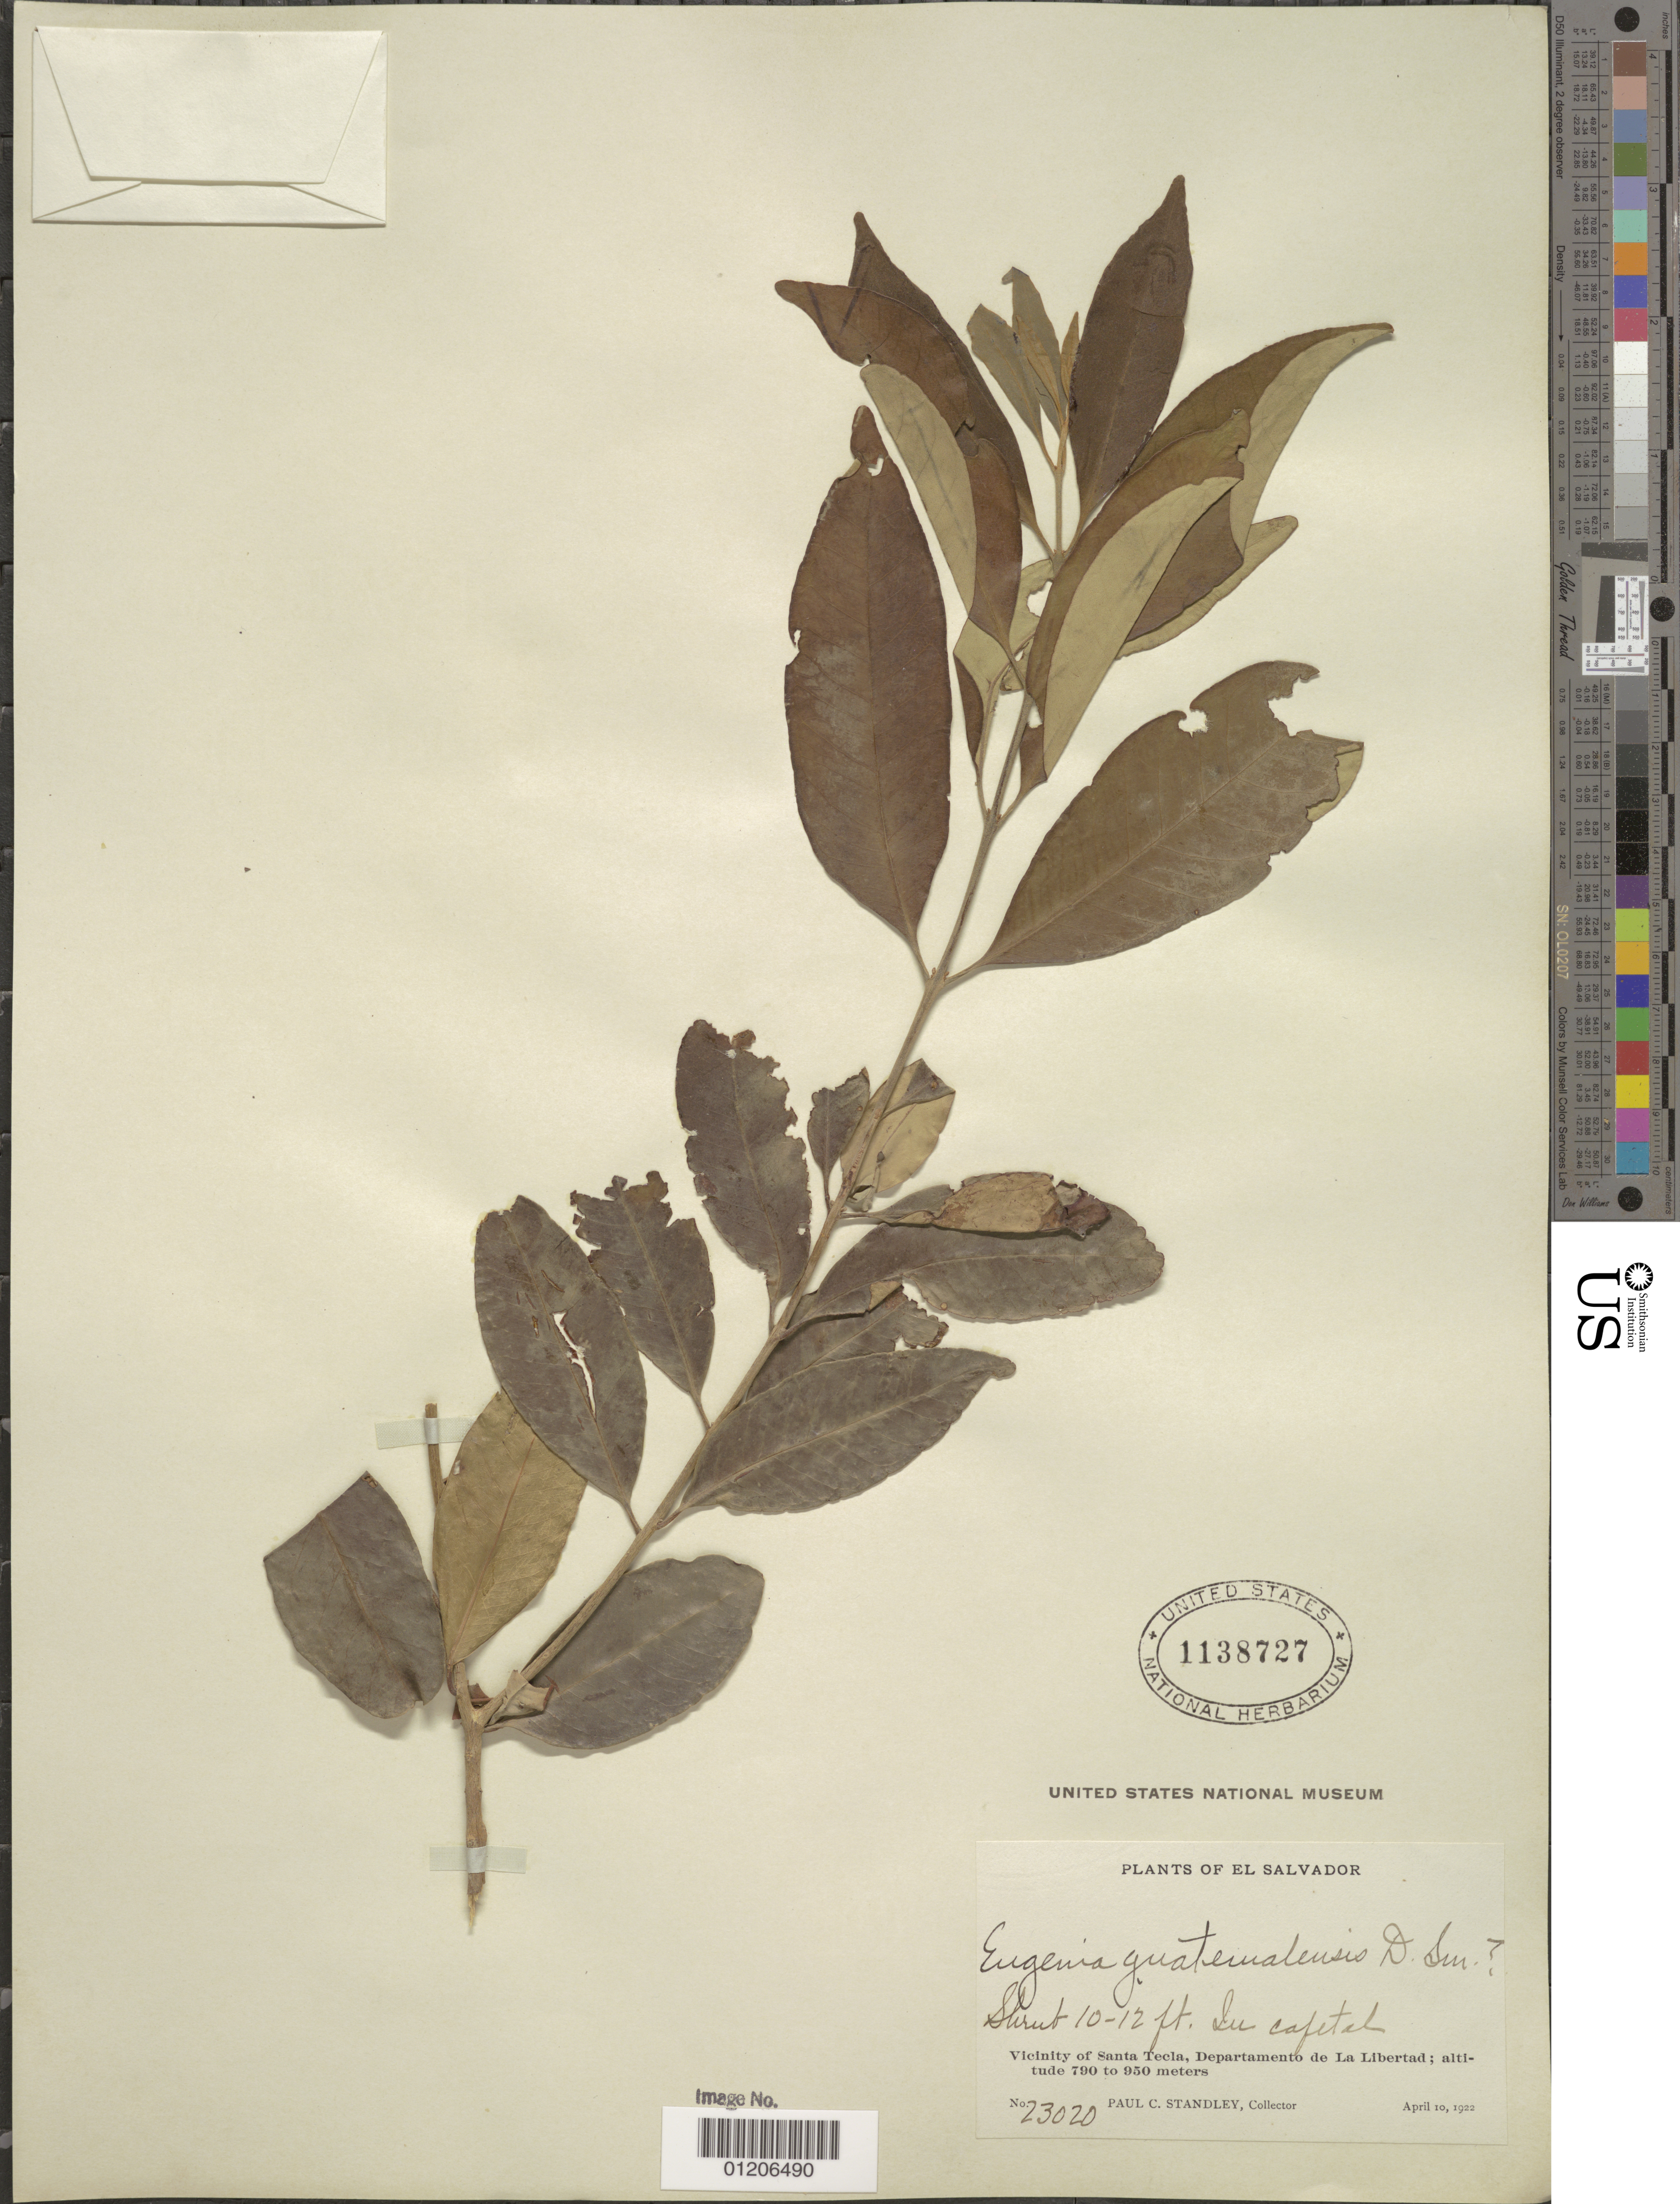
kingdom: Plantae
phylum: Tracheophyta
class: Magnoliopsida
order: Myrtales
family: Myrtaceae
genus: Eugenia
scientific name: Eugenia guatemalensis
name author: Donn. Sm.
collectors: P. C. Standley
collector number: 23020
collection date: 1922-04-10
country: El Salvador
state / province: La Libertad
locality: Vicinity of Santa Tecla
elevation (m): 790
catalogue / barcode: US 1138727